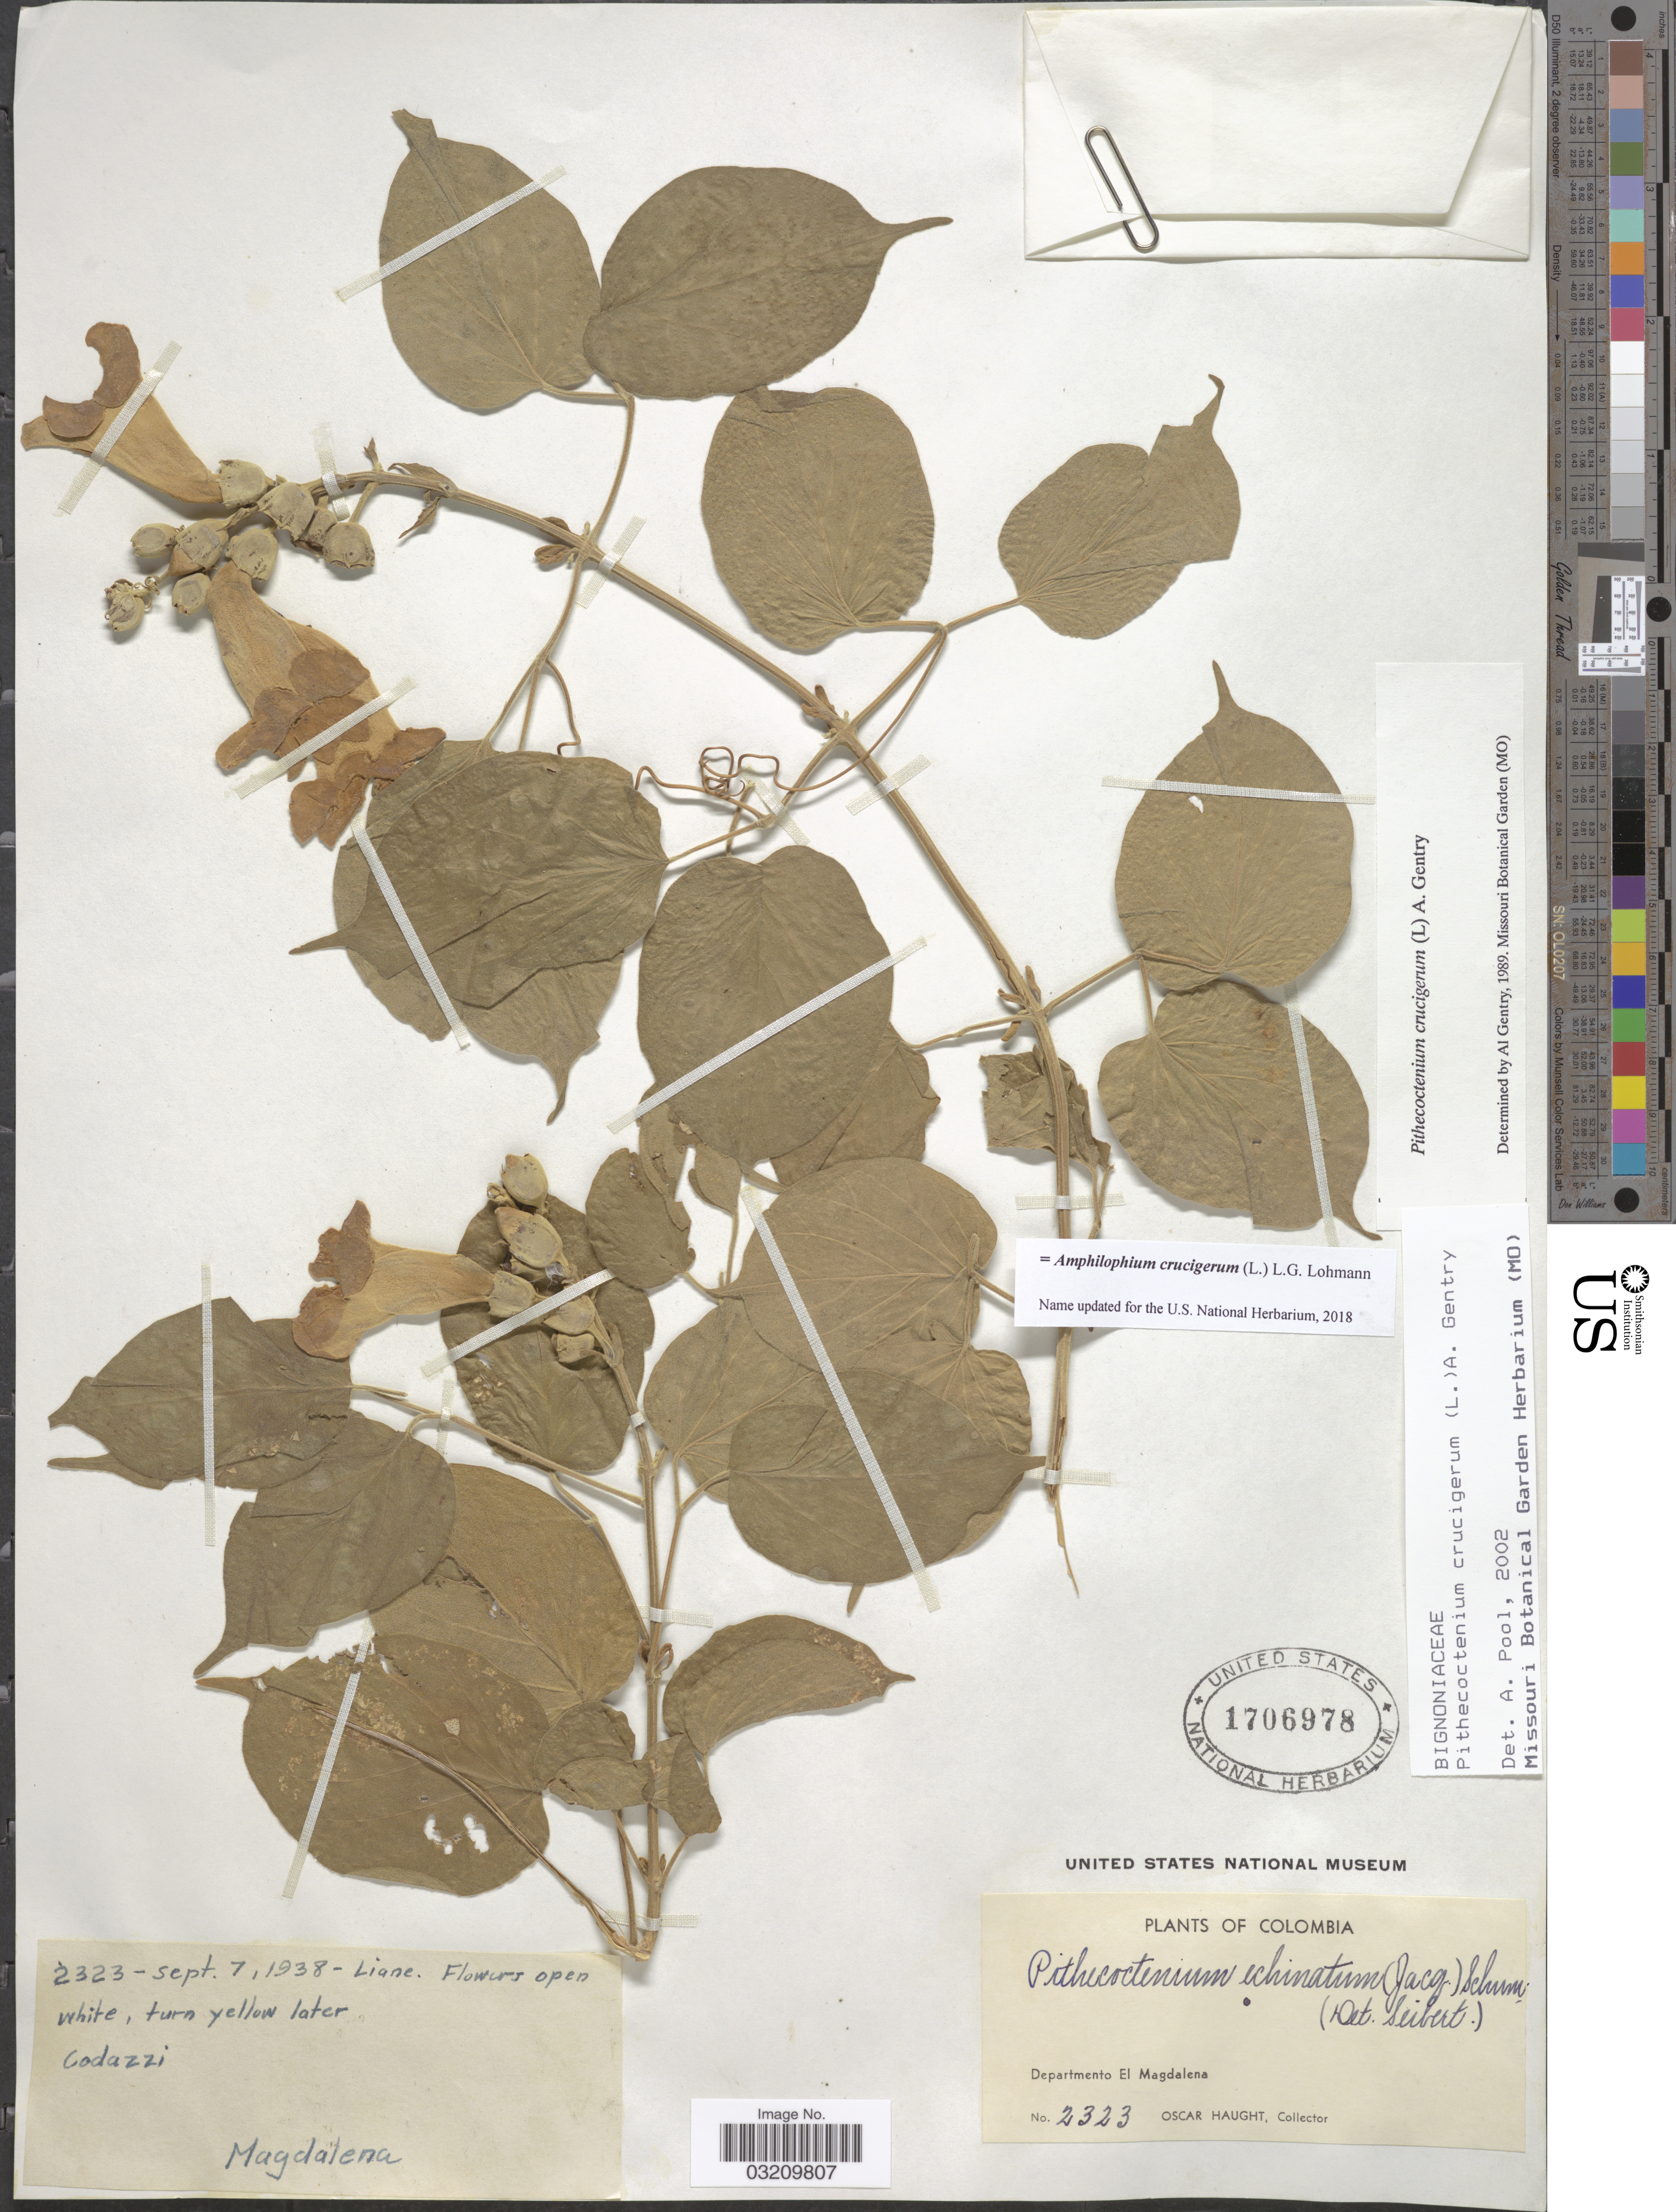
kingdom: Plantae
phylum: Tracheophyta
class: Magnoliopsida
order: Lamiales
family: Bignoniaceae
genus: Amphilophium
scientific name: Amphilophium crucigerum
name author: (L.) L.G. Lohmann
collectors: O. L. Haught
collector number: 2323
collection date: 1938-09-07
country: Colombia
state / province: Magdalena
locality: Codazzi.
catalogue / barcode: US 1706978